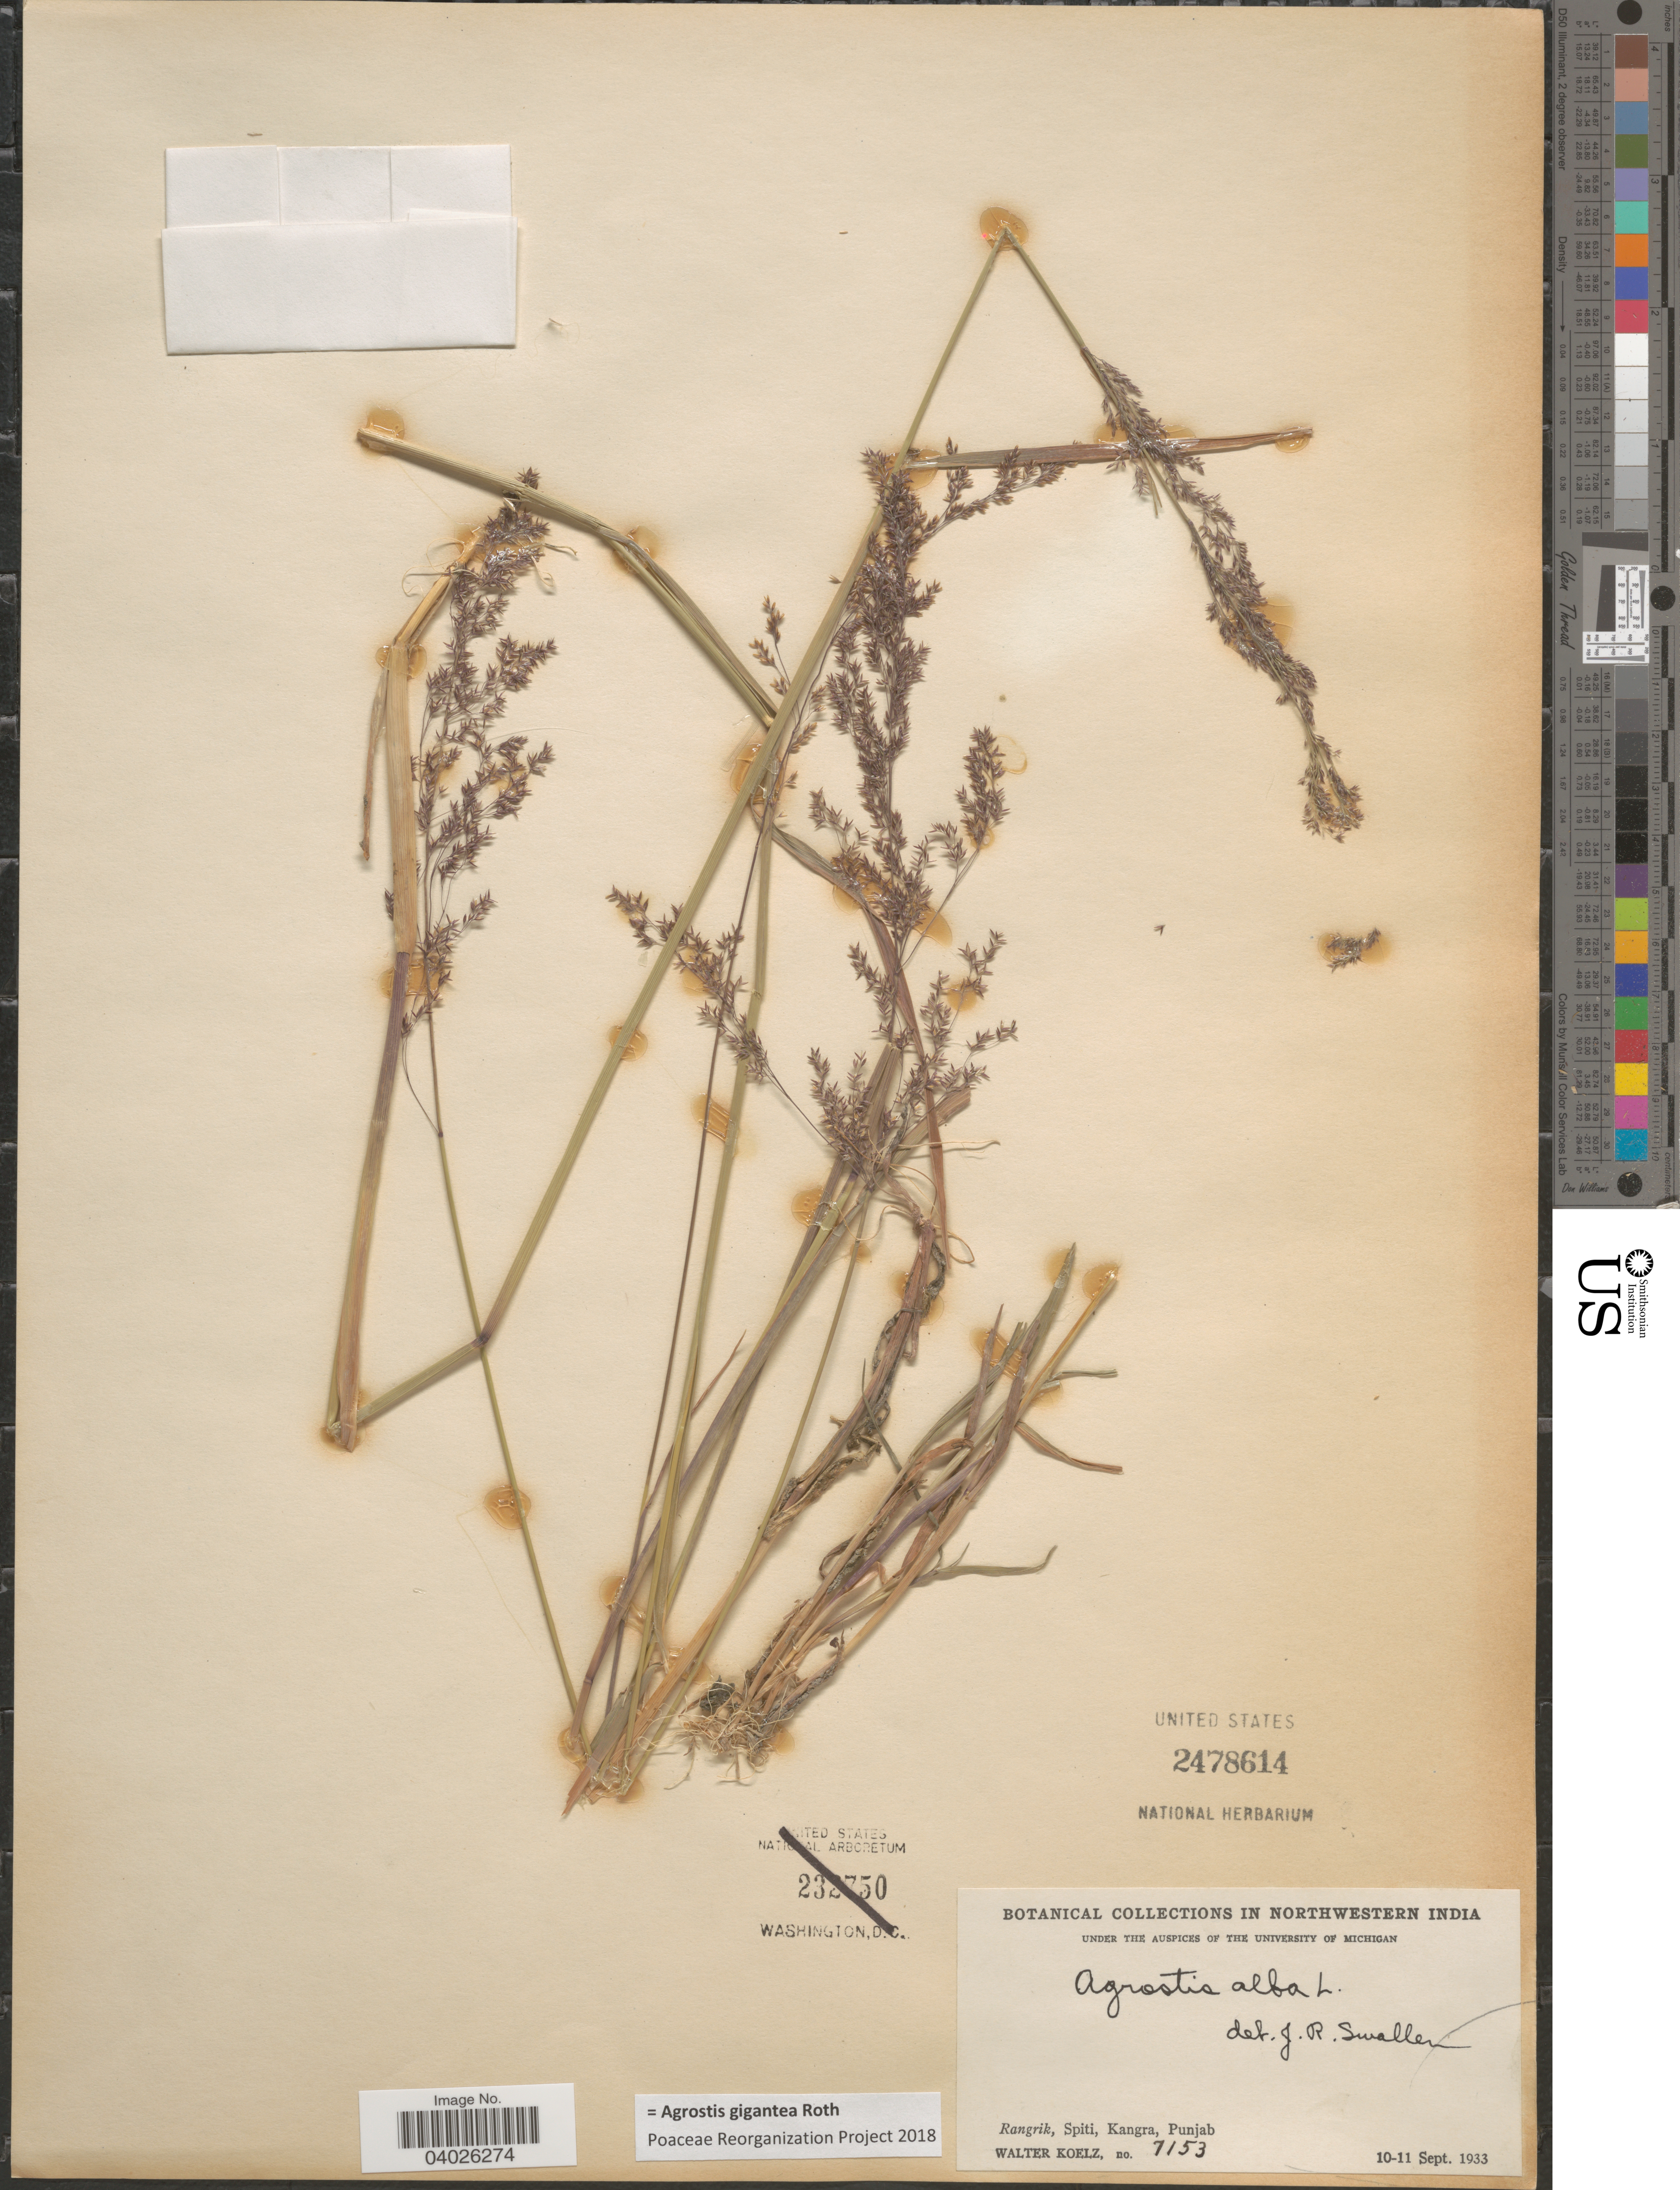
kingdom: Plantae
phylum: Tracheophyta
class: Liliopsida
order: Poales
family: Poaceae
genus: Agrostis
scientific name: Agrostis gigantea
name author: Roth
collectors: W. N. Koelz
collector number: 7153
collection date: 1933-09-10/1933-09-11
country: India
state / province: Punjab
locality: In Northwestern India. Rangrik, Spiti, Kangra.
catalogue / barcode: US 2478614